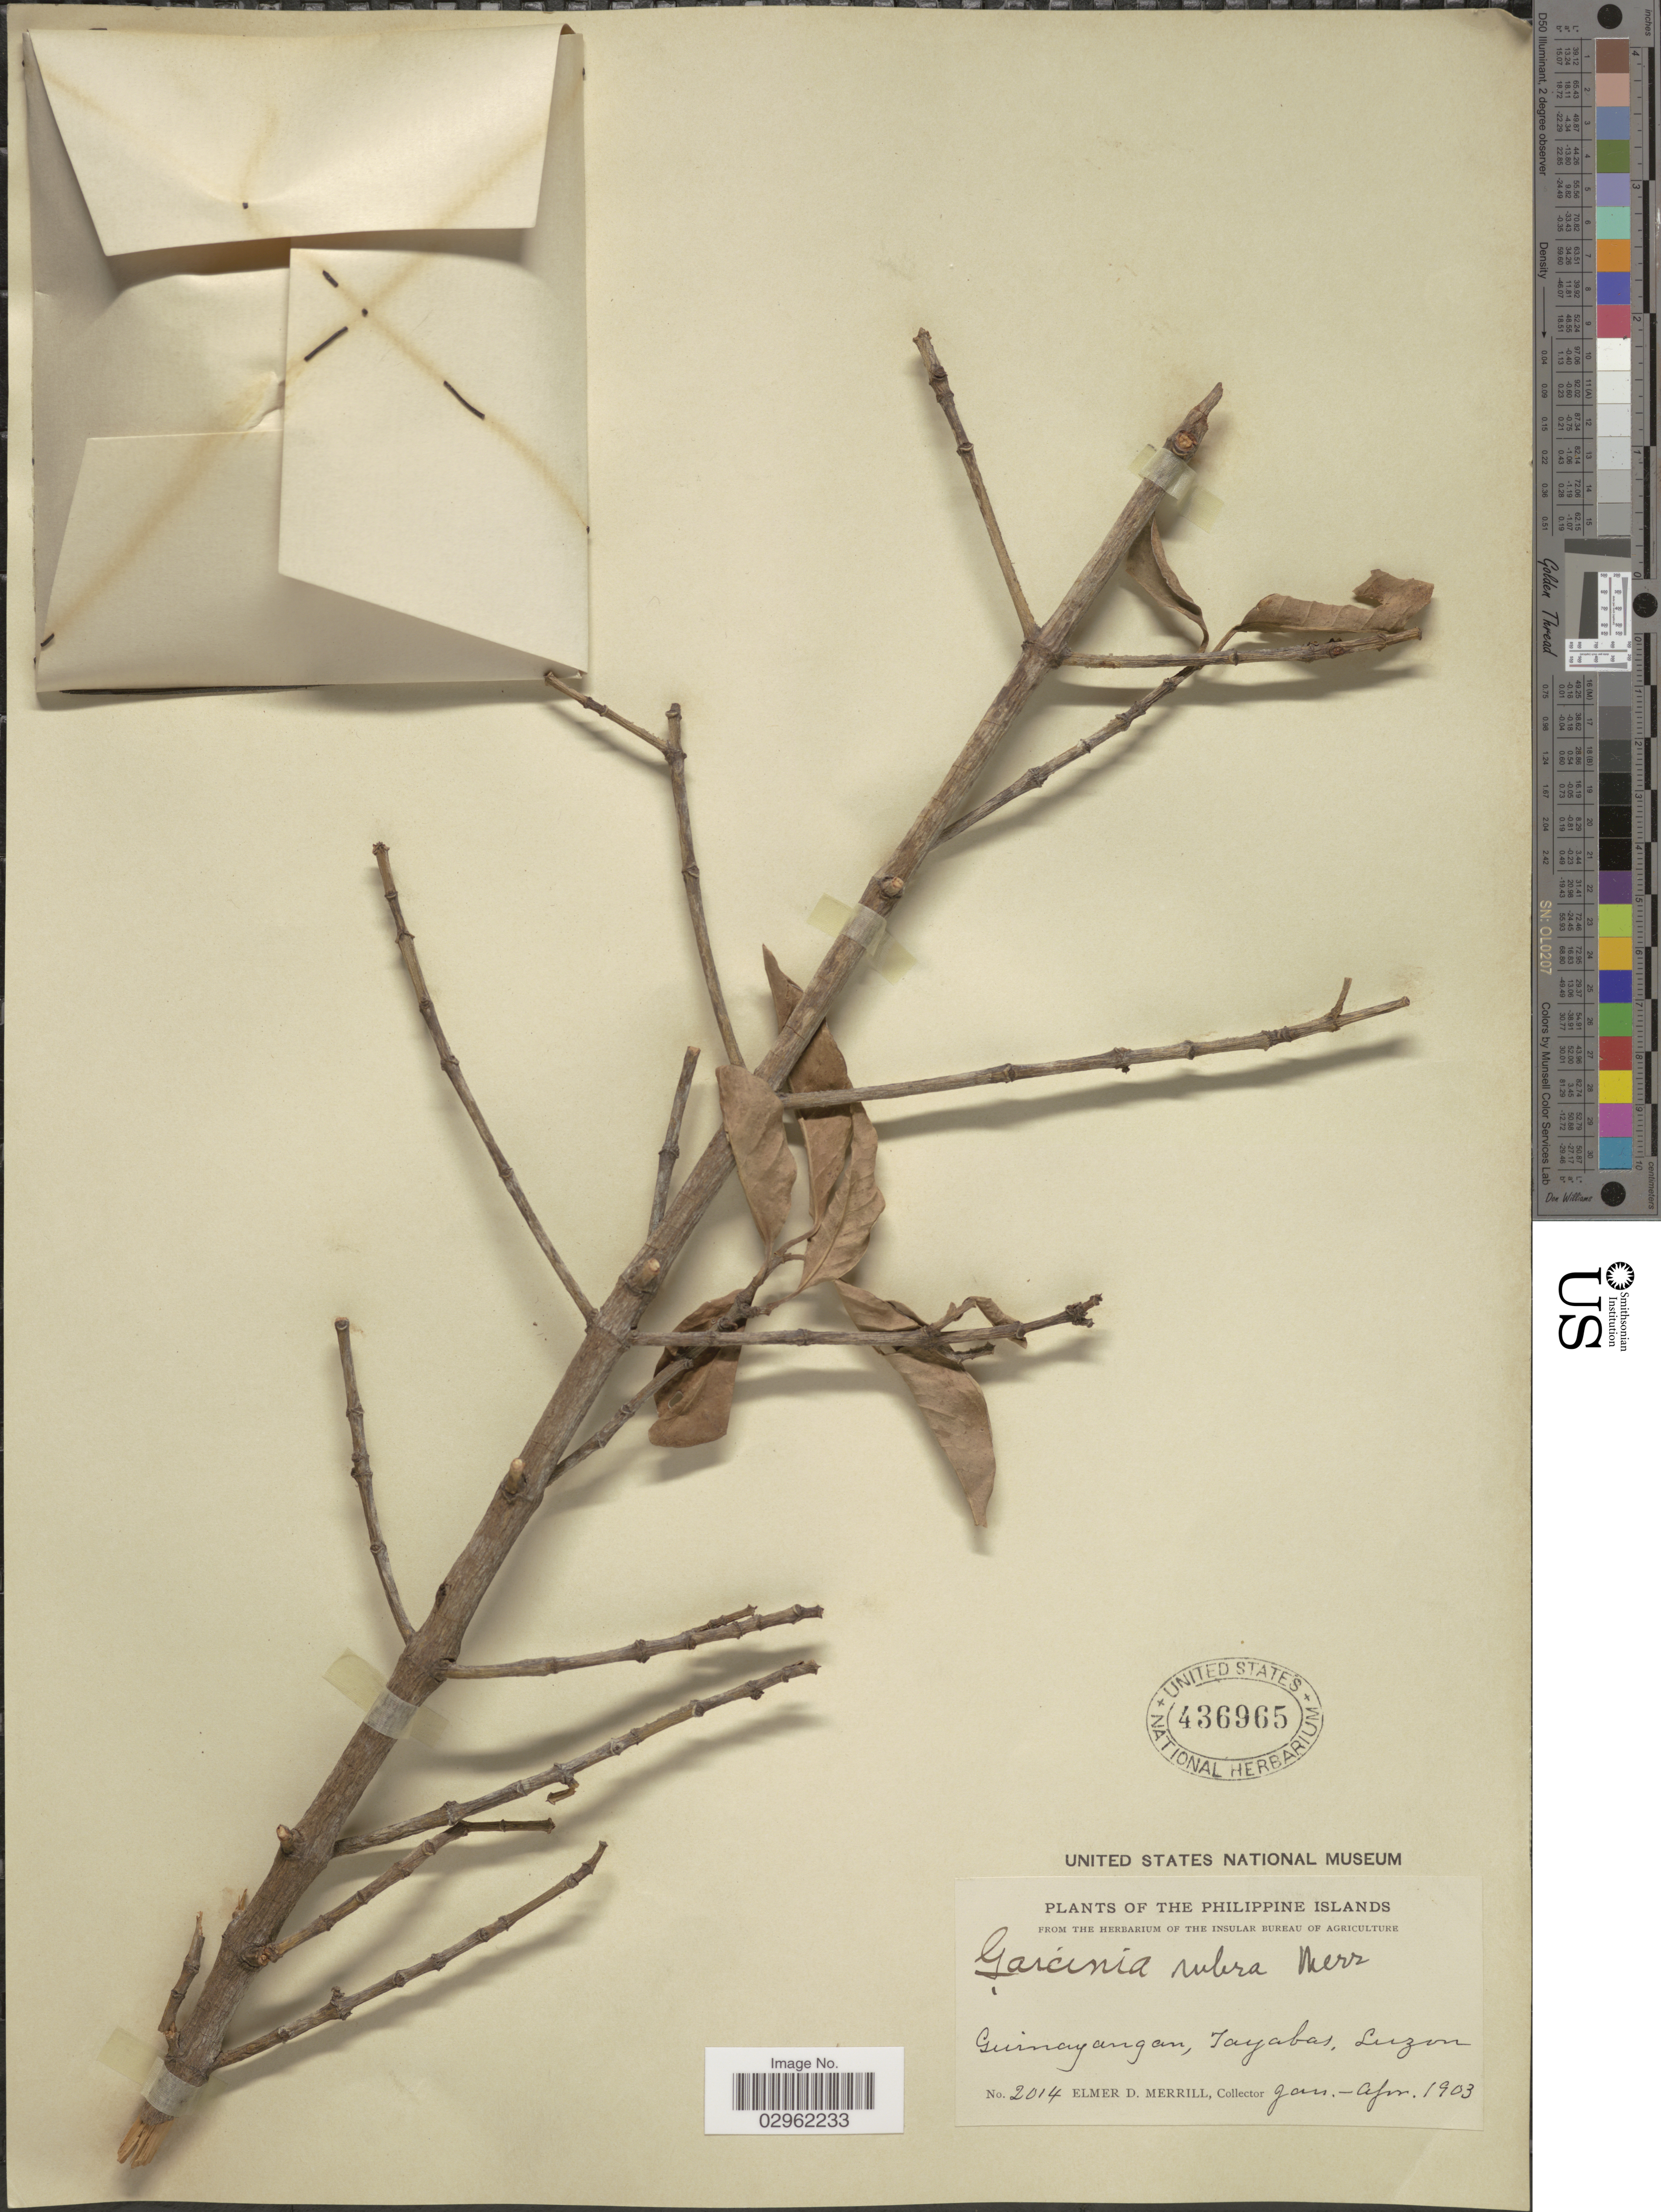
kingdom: Plantae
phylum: Tracheophyta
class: Magnoliopsida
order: Malpighiales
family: Clusiaceae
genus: Garcinia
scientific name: Garcinia rubra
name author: Merr.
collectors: E. D. Merrill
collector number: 2014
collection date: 1903-01/1903-04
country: Philippines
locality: Guinayangan, Tayabas, Luzon.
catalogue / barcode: US 436965